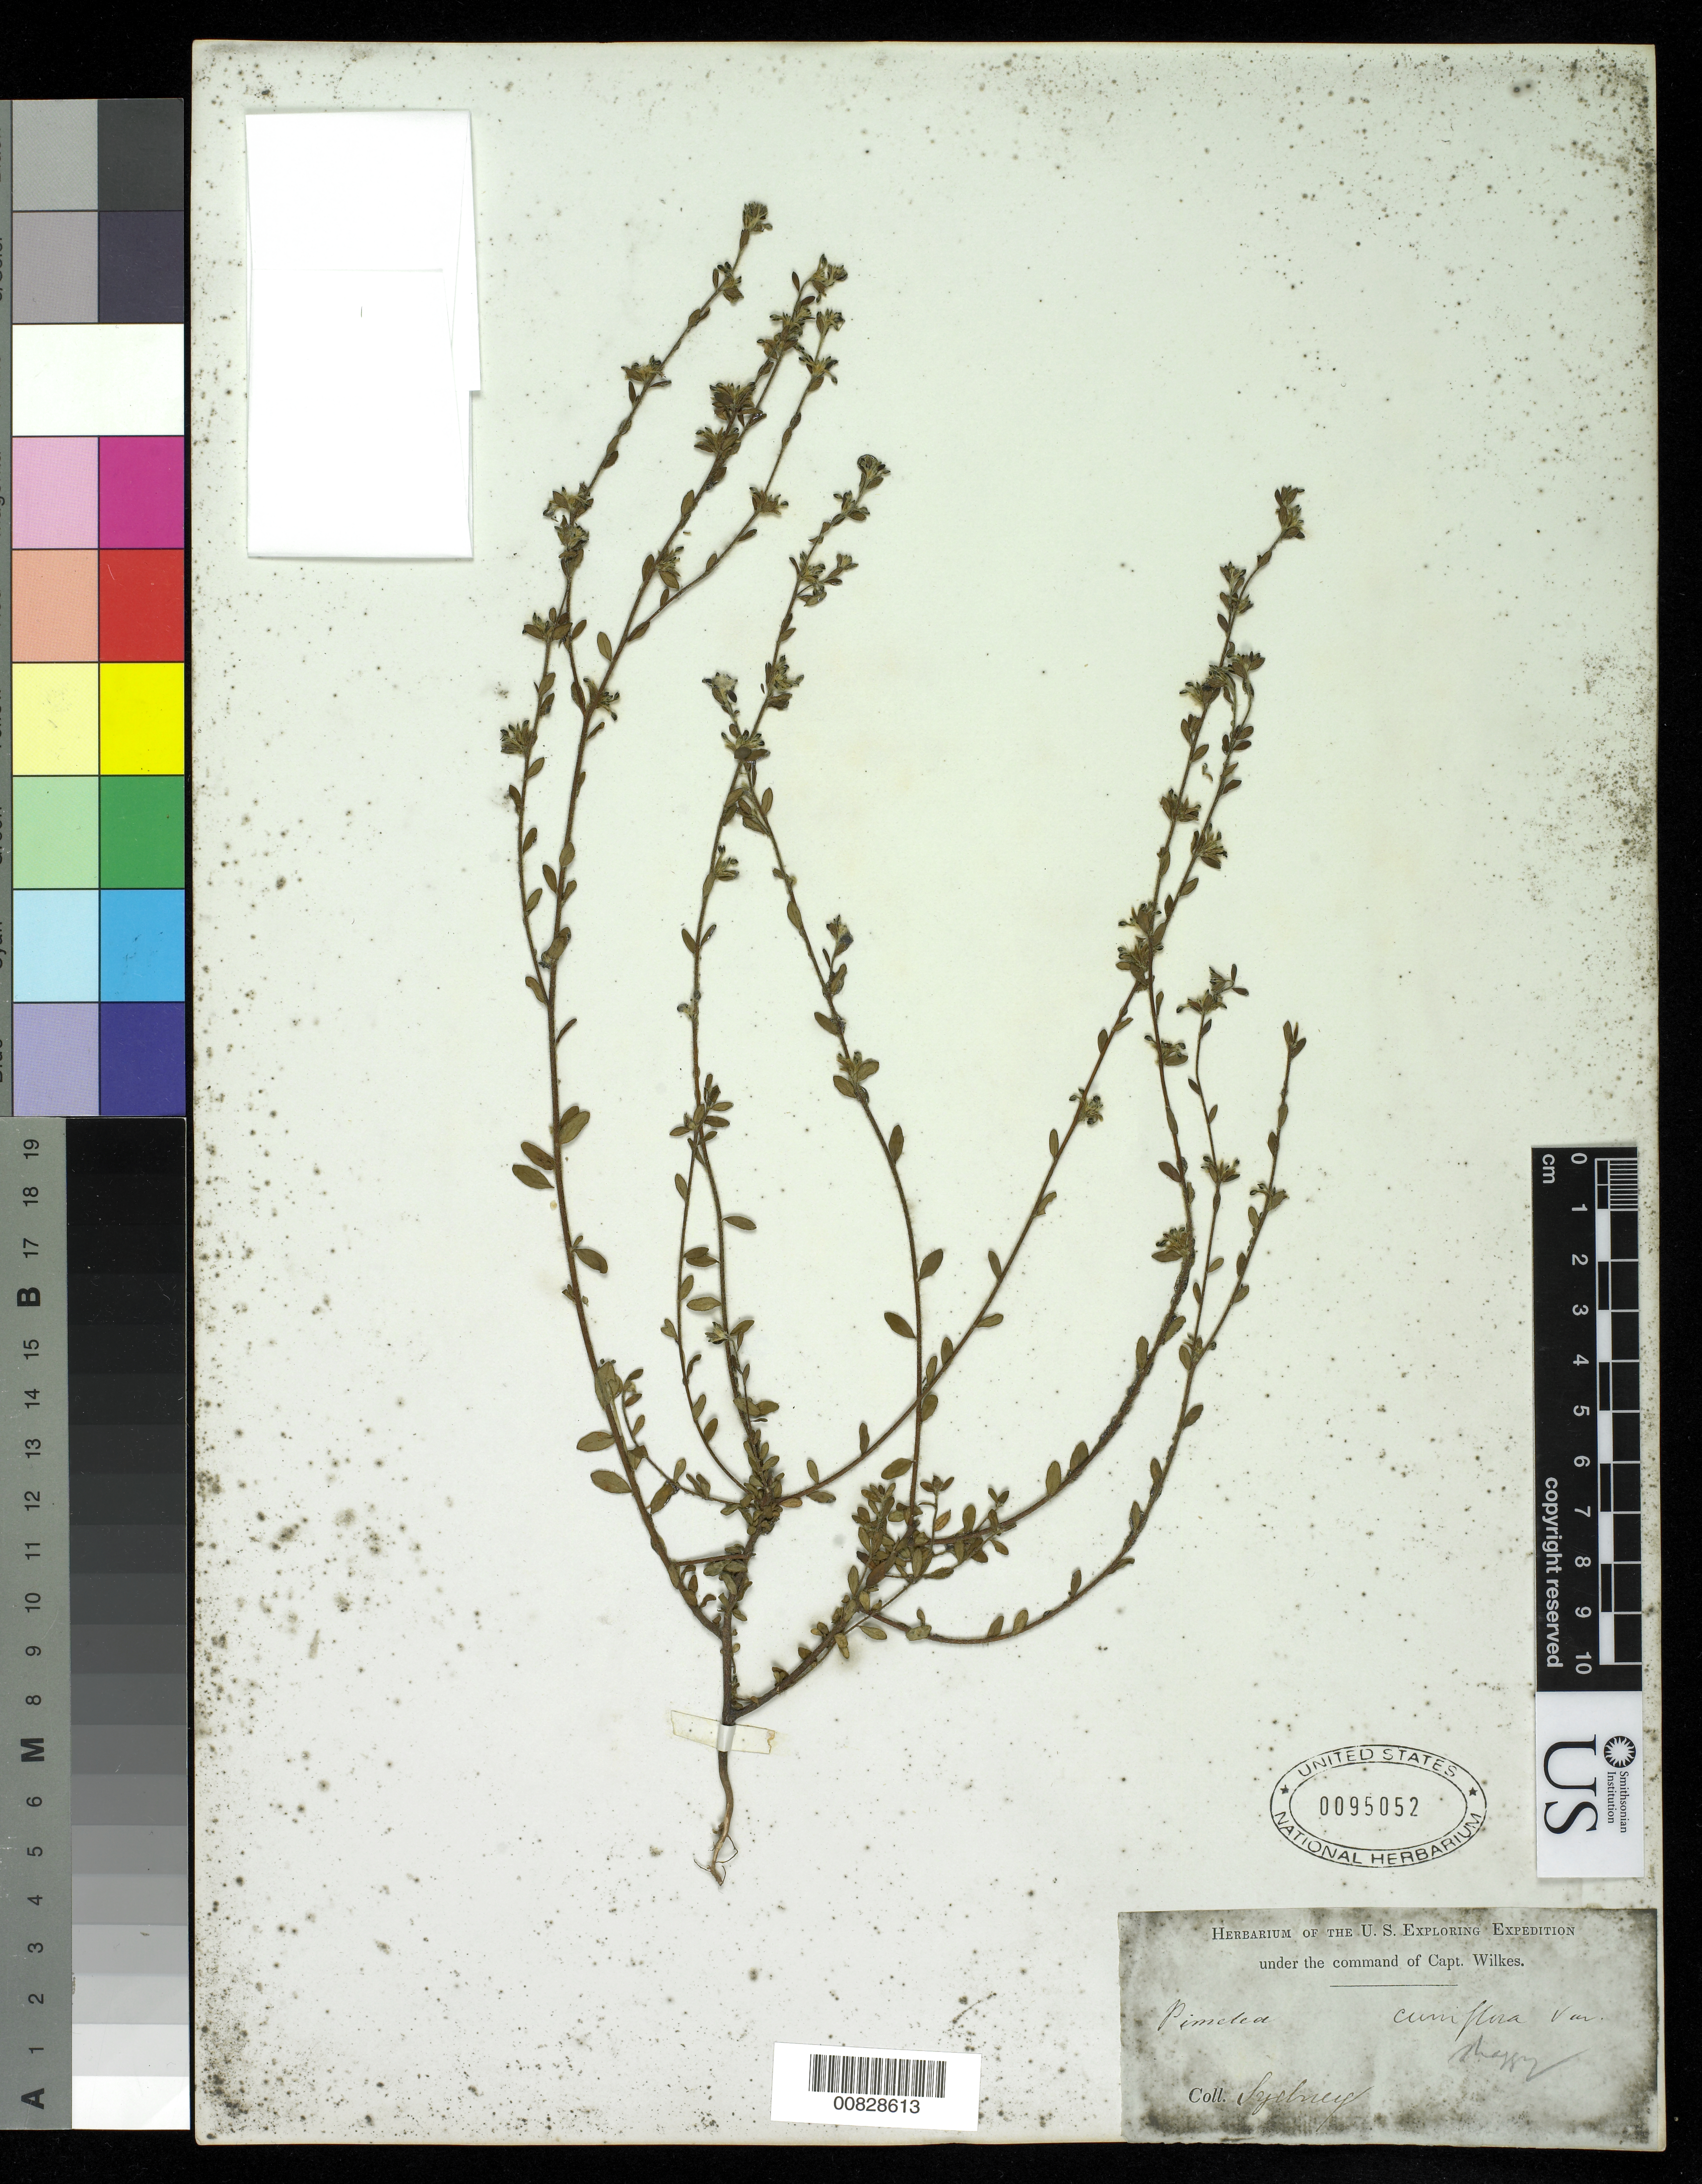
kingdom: Plantae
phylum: Tracheophyta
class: Magnoliopsida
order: Malvales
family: Thymelaeaceae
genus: Pimelea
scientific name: Pimelea curviflora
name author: R. Br.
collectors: Wilkes Explor. Exped.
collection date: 1838/1842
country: Australia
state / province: New South Wales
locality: Sydney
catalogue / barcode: US 95052